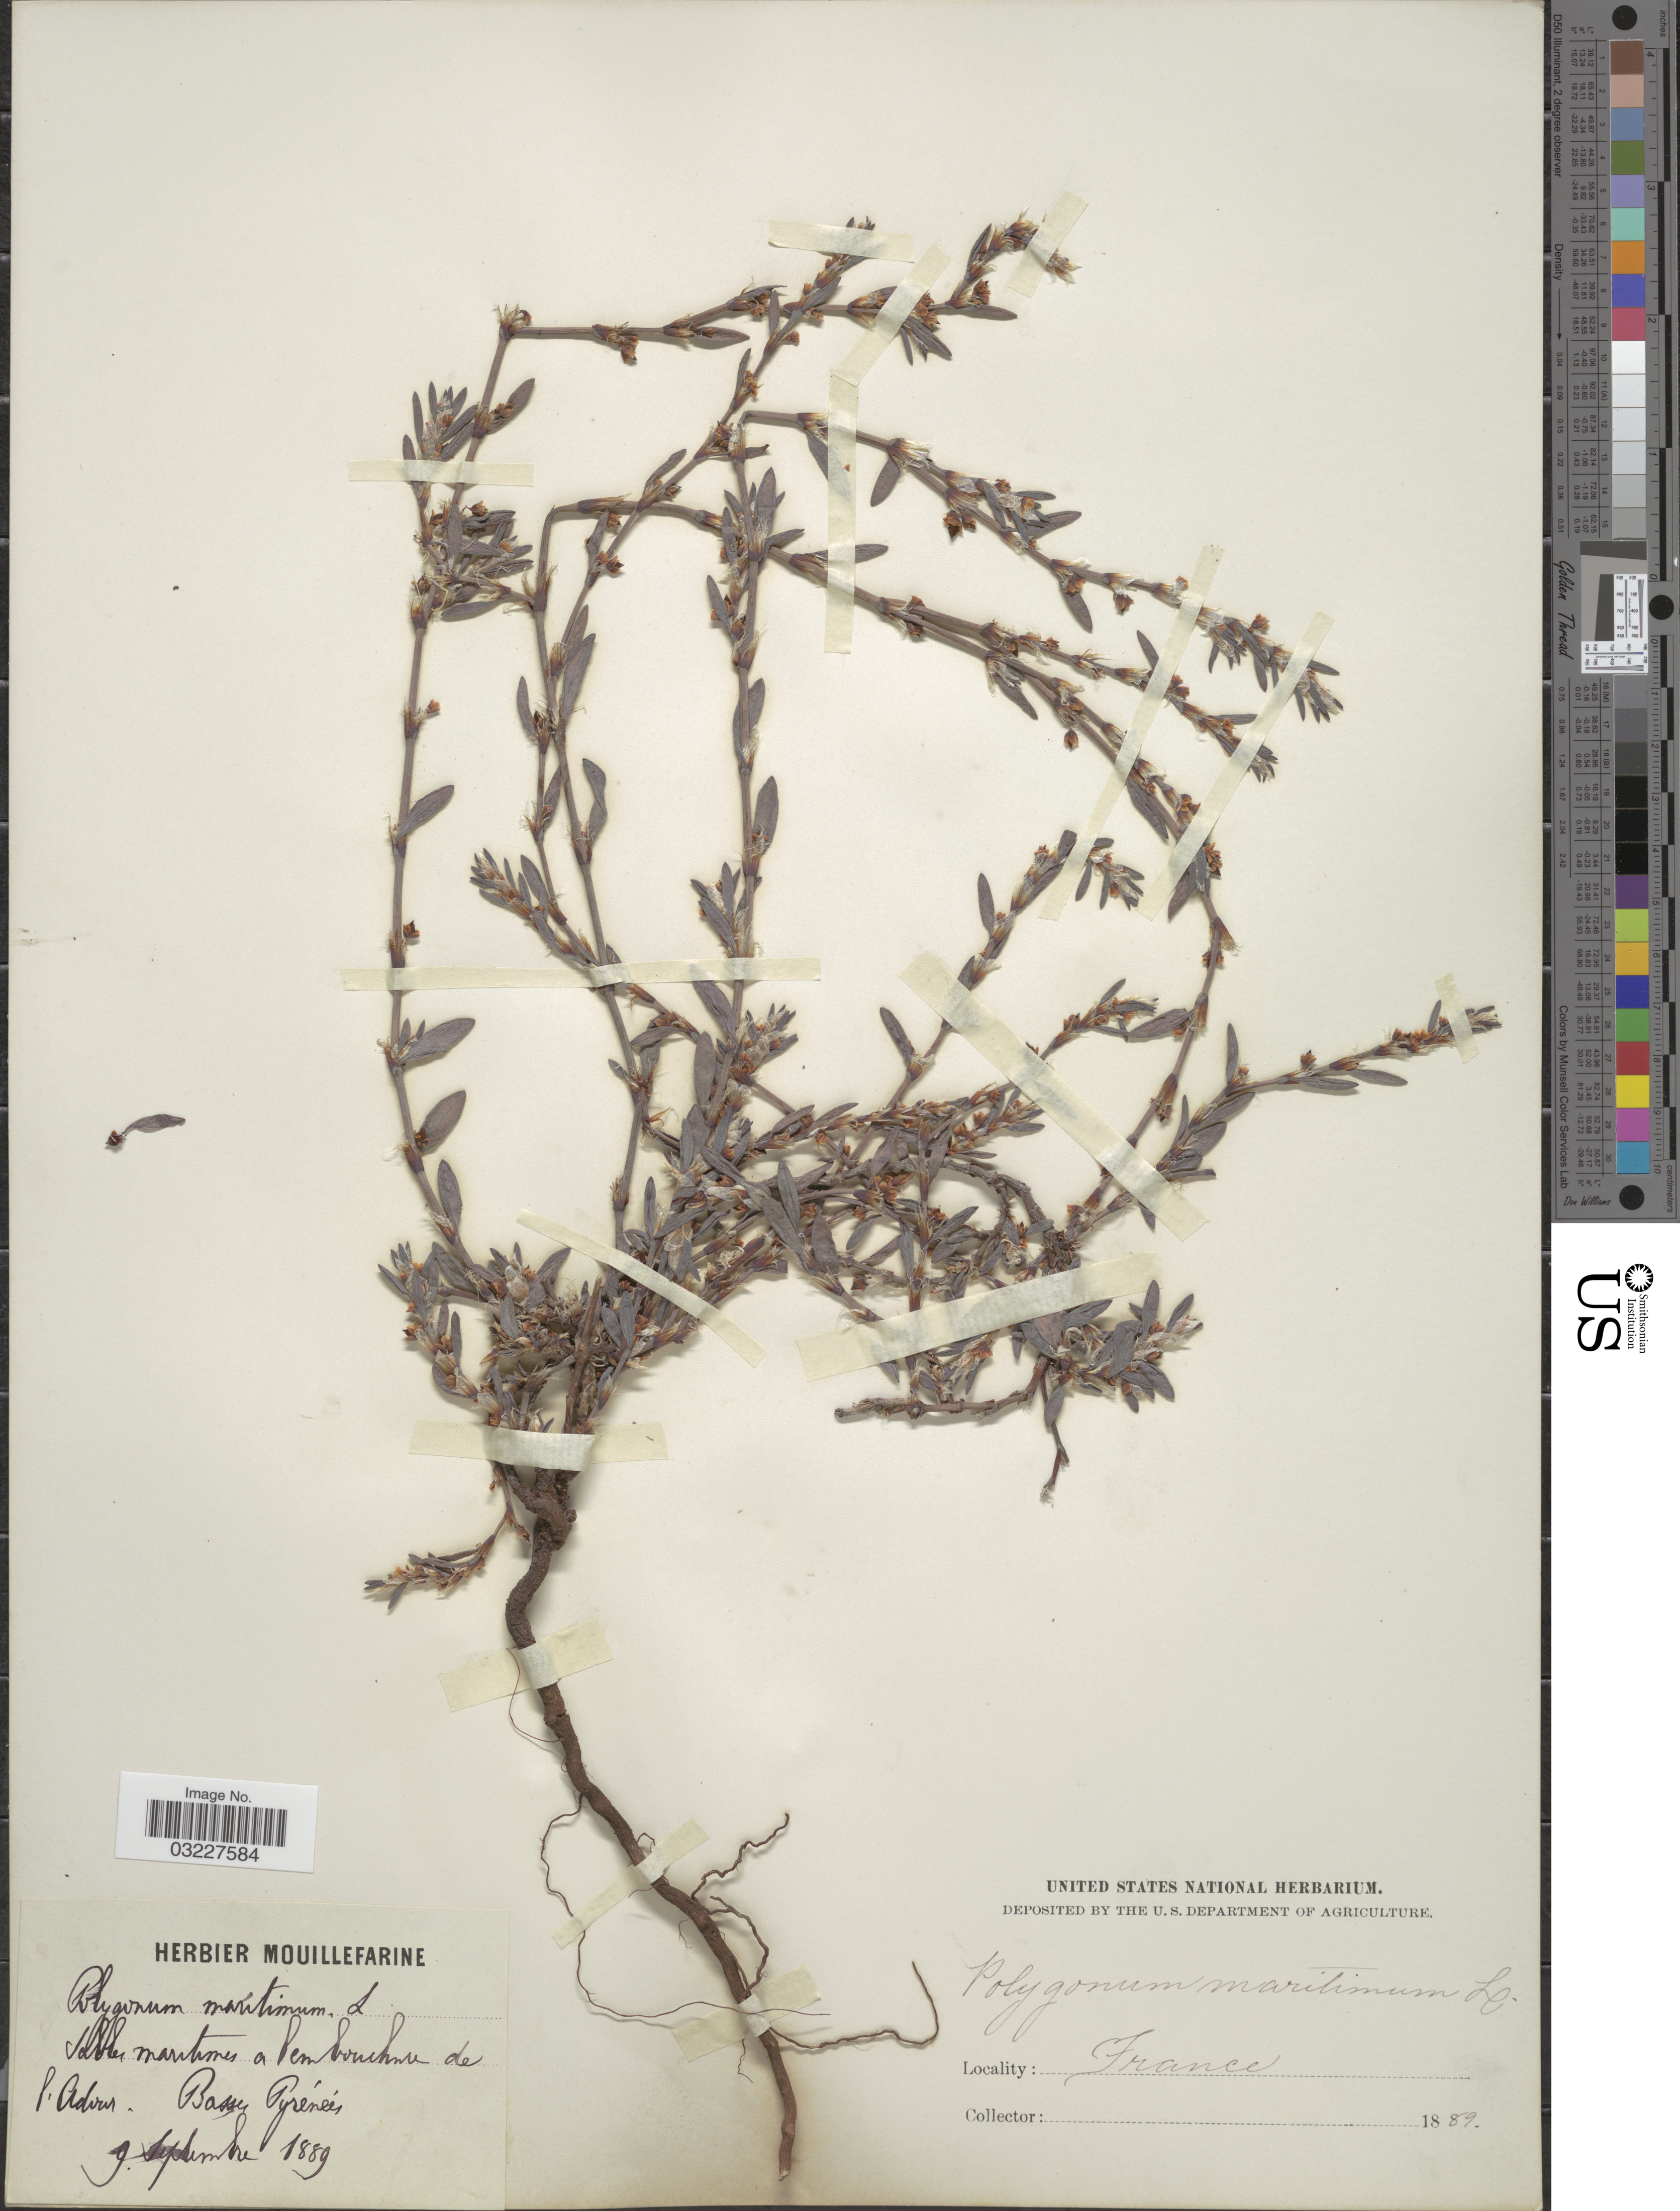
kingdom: Plantae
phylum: Tracheophyta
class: Magnoliopsida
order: Caryophyllales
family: Polygonaceae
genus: Polygonum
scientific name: Polygonum maritimum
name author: L.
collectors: ex herb. Mouillefarine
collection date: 1889-09-09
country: France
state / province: Nouvelle-Aquitaine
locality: Sables maritimes à lembouchnce de l'Adour, Basses Pyréneés [maritime sands at the mouth of the Adour, Basses-Pyréneés]